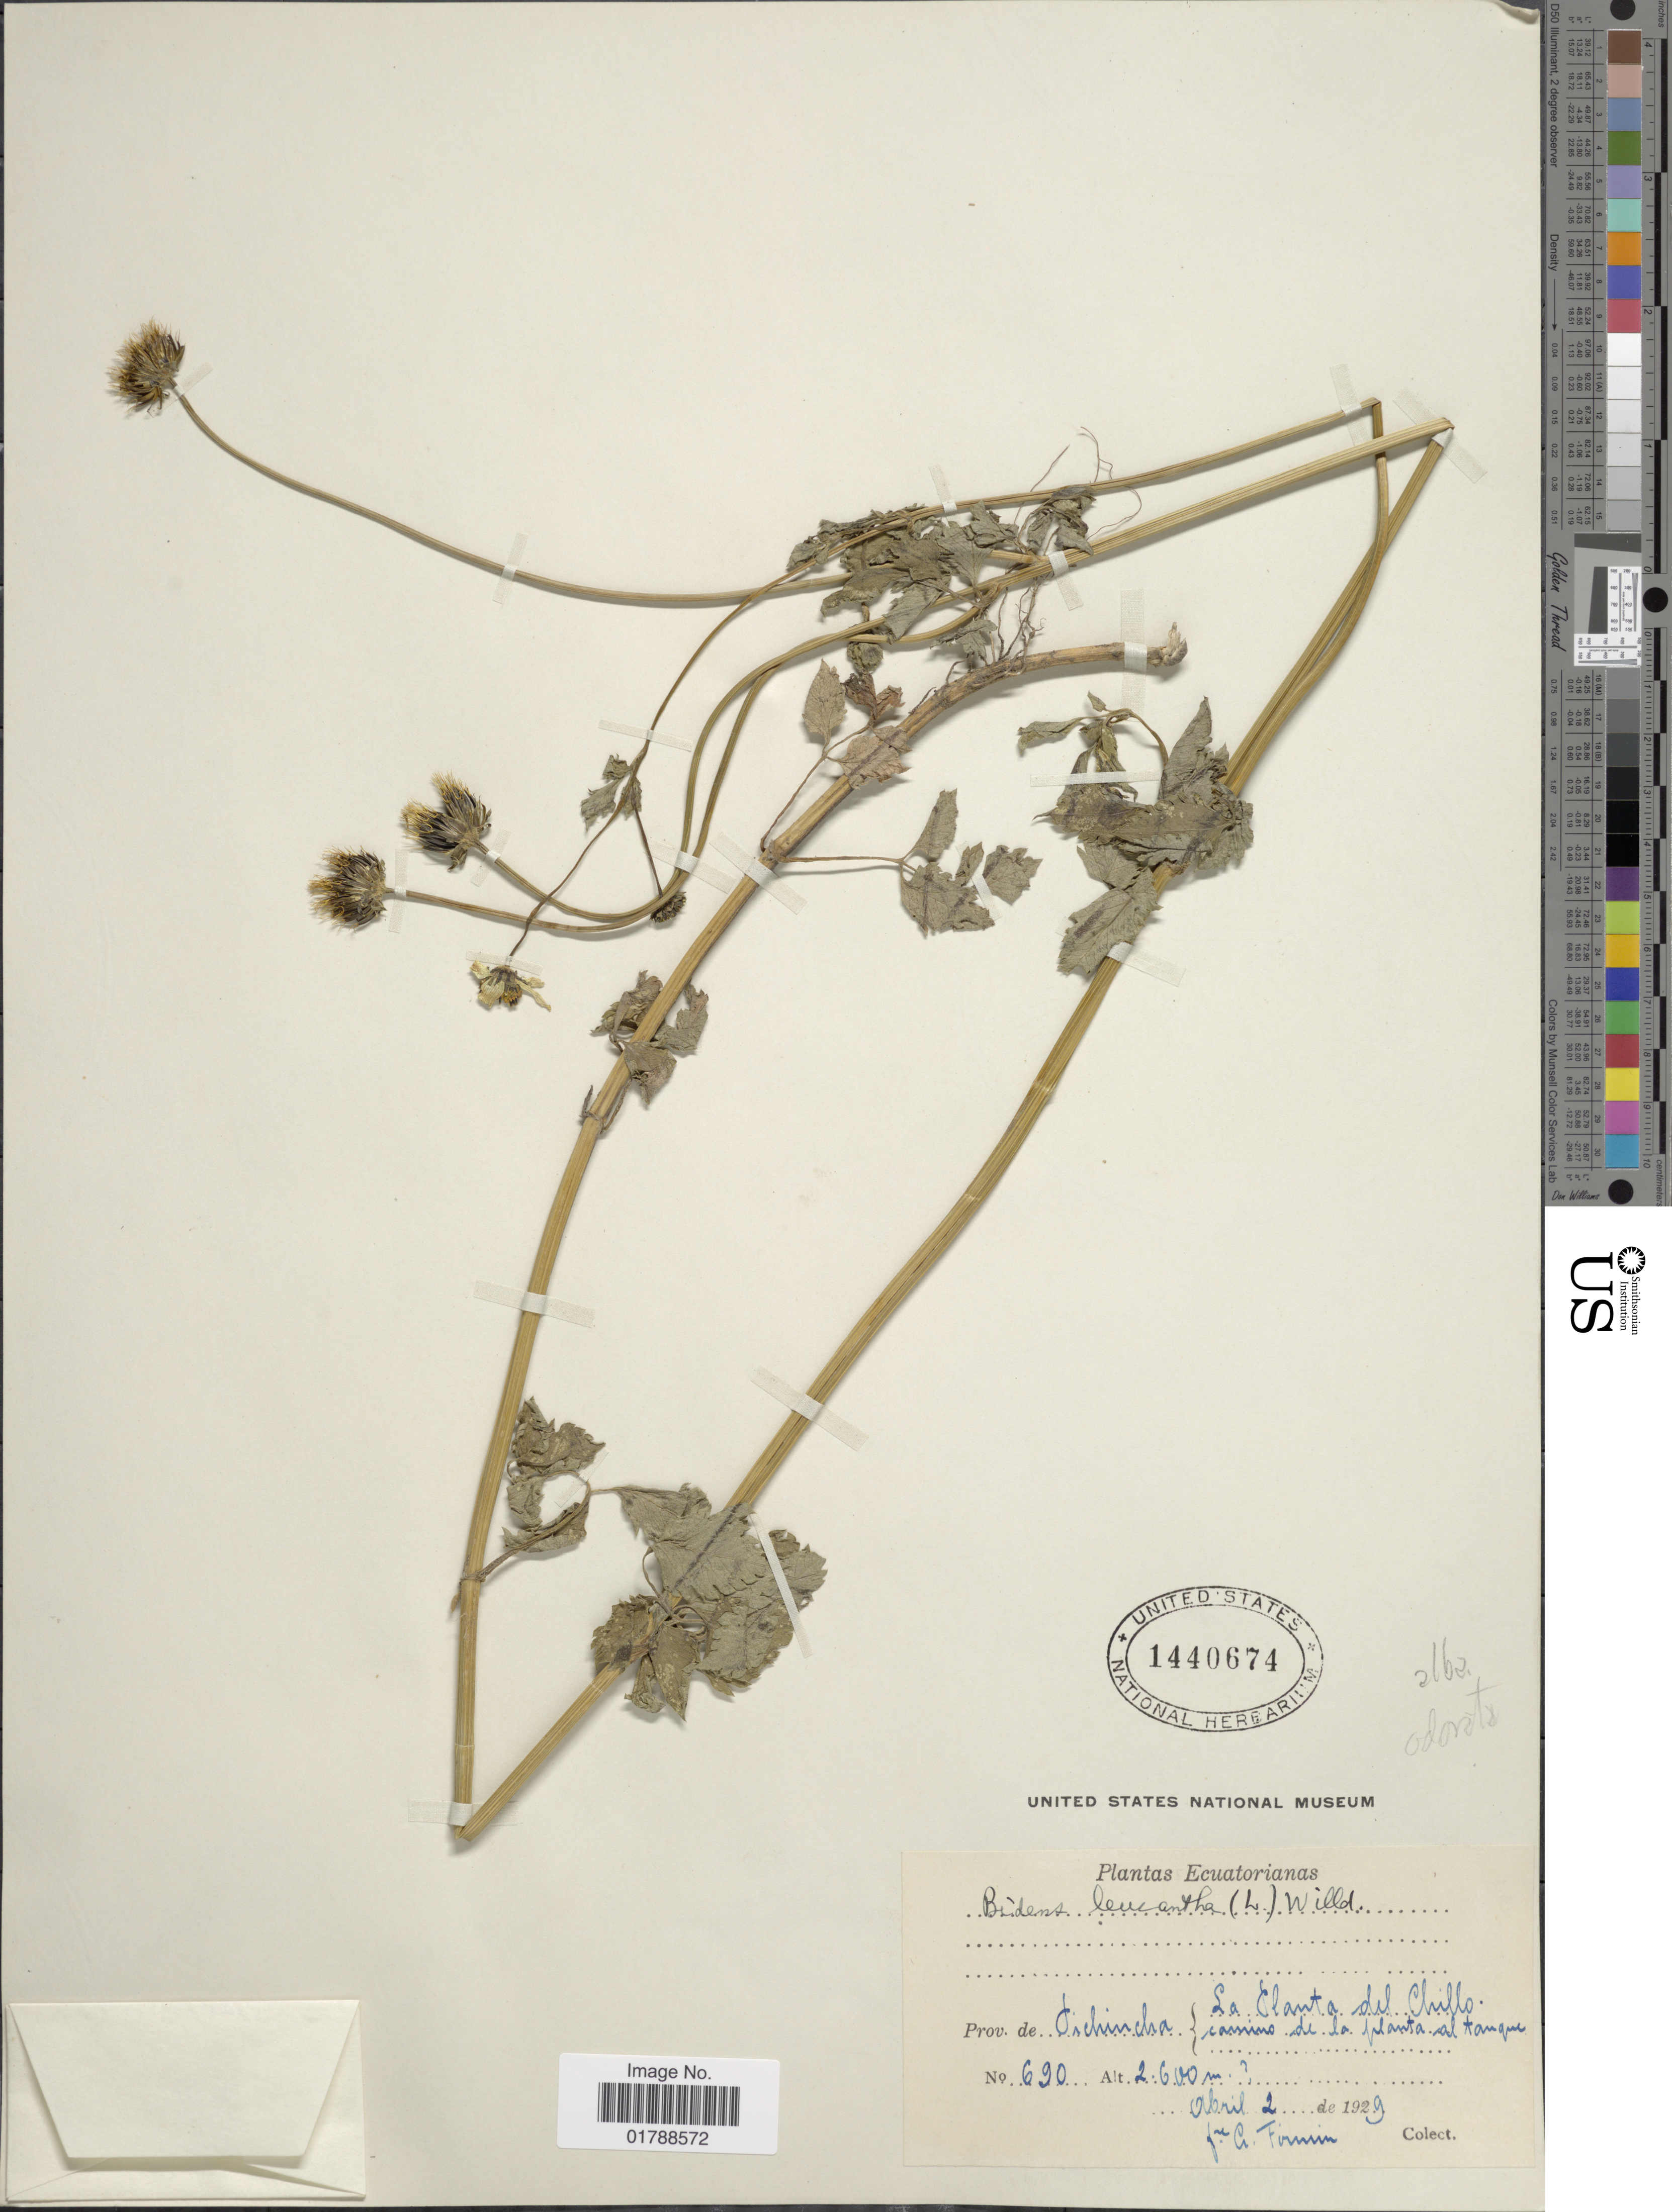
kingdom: Plantae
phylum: Tracheophyta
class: Magnoliopsida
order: Asterales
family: Asteraceae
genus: Bidens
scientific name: Bidens odorata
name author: Cav.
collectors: F. Firmin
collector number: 690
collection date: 1929-04-02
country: Ecuador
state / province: Pichincha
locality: La Planta del Chillo. camino de la planta al tanque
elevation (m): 2600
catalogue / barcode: US 1440674